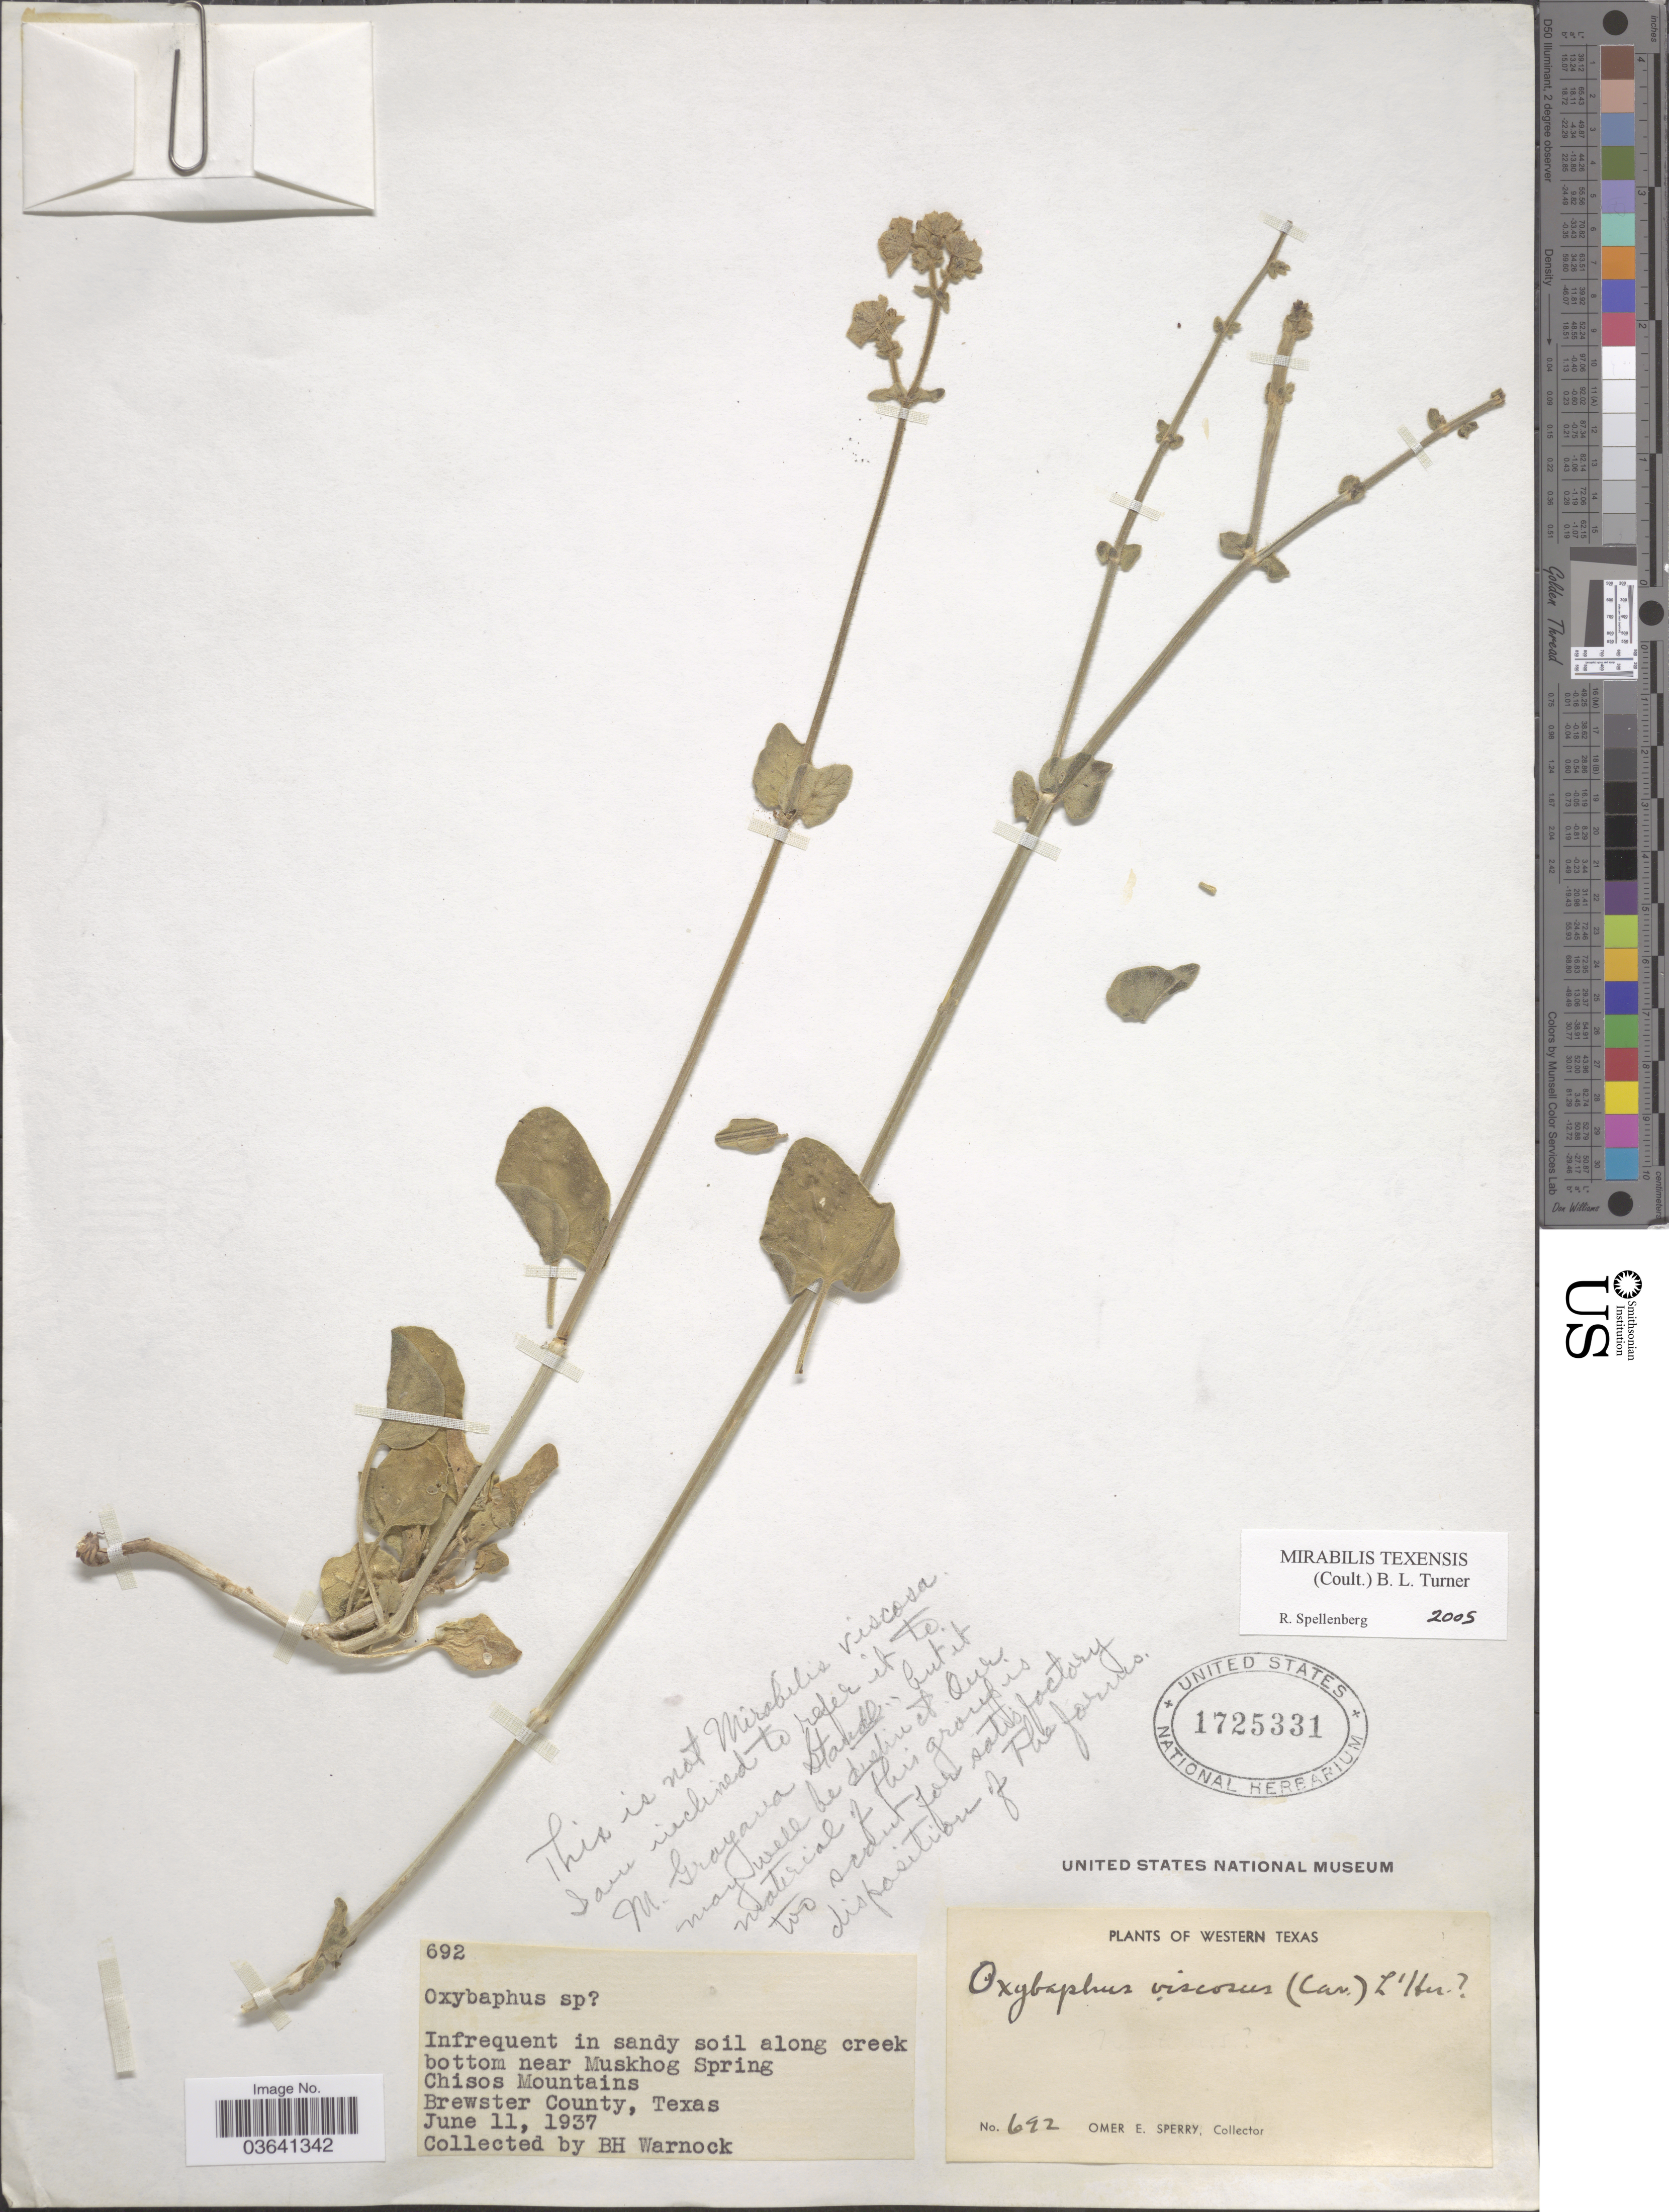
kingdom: Plantae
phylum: Tracheophyta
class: Magnoliopsida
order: Caryophyllales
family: Nyctaginaceae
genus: Mirabilis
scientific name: Mirabilis texensis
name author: (J.M. Coult.) B.L. Turner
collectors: B. H. Warnock & O. E. Sperry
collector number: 692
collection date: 1937-06-11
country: United States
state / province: Texas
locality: Along creek bottoms near Muskhop Spring. Chisos Mountains. Brewster County. Western Texas.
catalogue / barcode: US 1725331